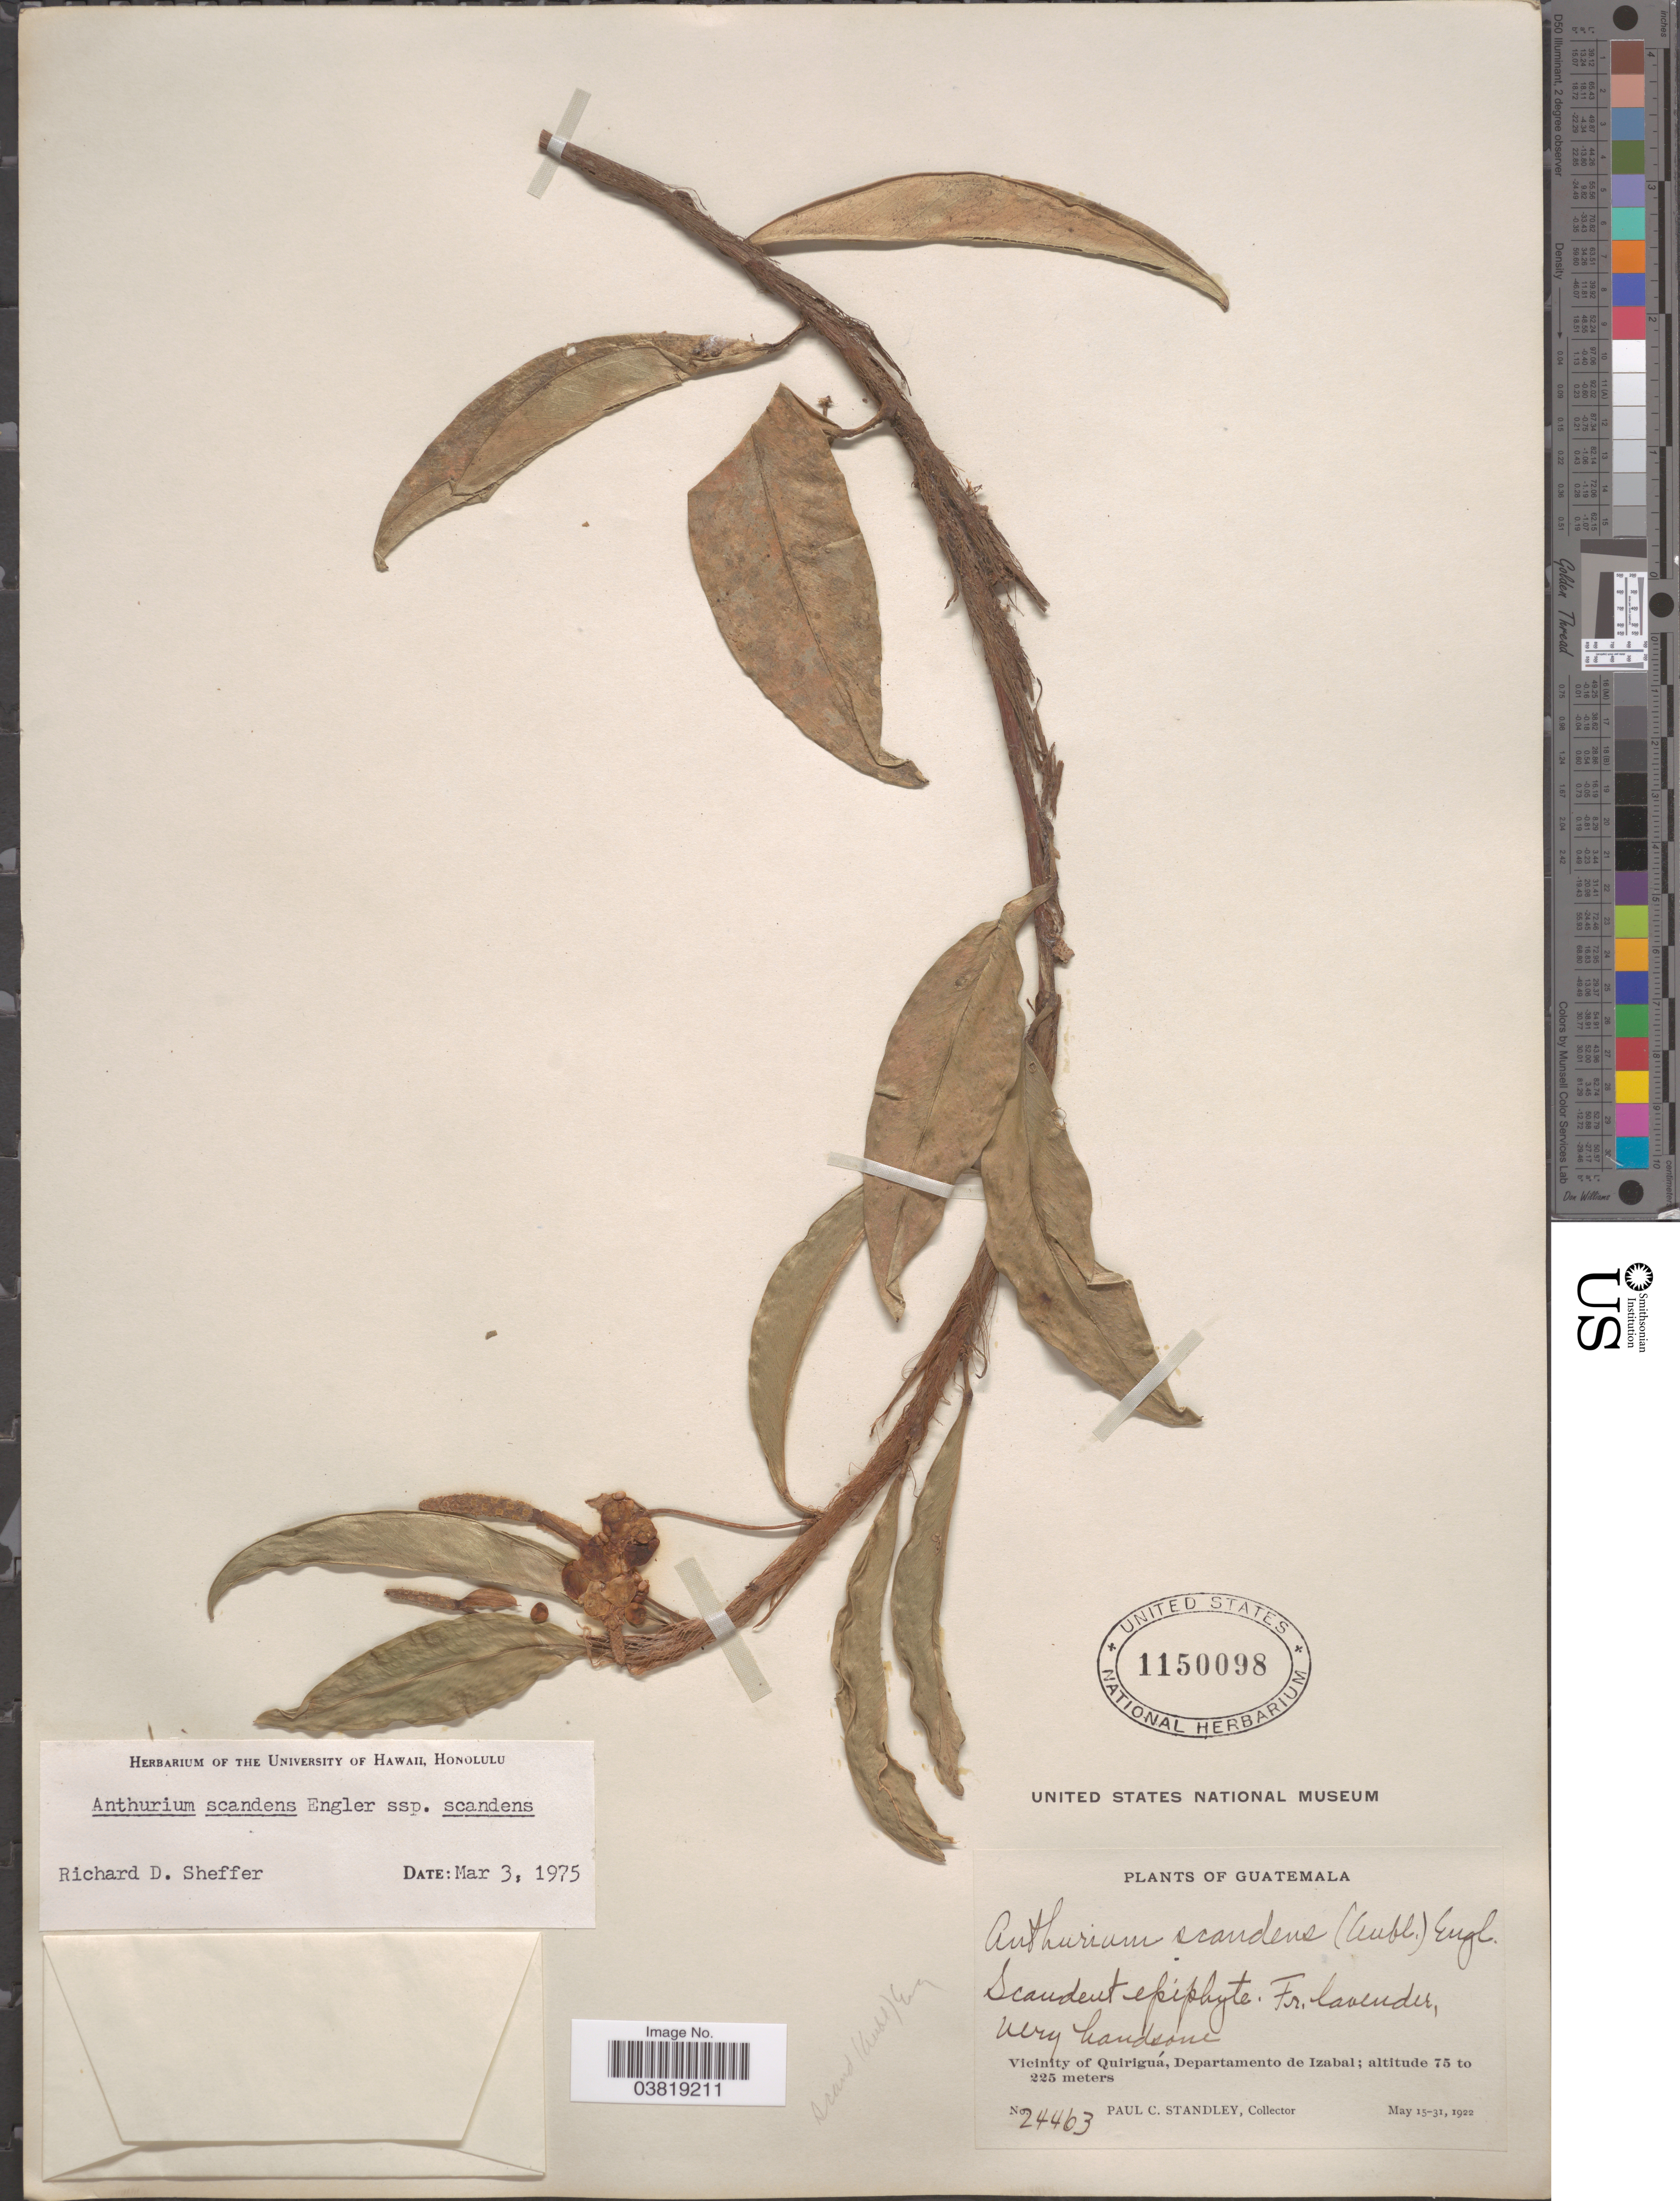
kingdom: Plantae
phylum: Tracheophyta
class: Liliopsida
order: Alismatales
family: Araceae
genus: Anthurium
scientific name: Anthurium scandens var. scandens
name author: (Aubl.) Engl.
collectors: P. C. Standley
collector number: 24463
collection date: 1922-05-15/1922-05-31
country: Guatemala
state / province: Izabal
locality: Vicinity of Quiriguá, Departamento de Izabal.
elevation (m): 75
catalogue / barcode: US 1150098